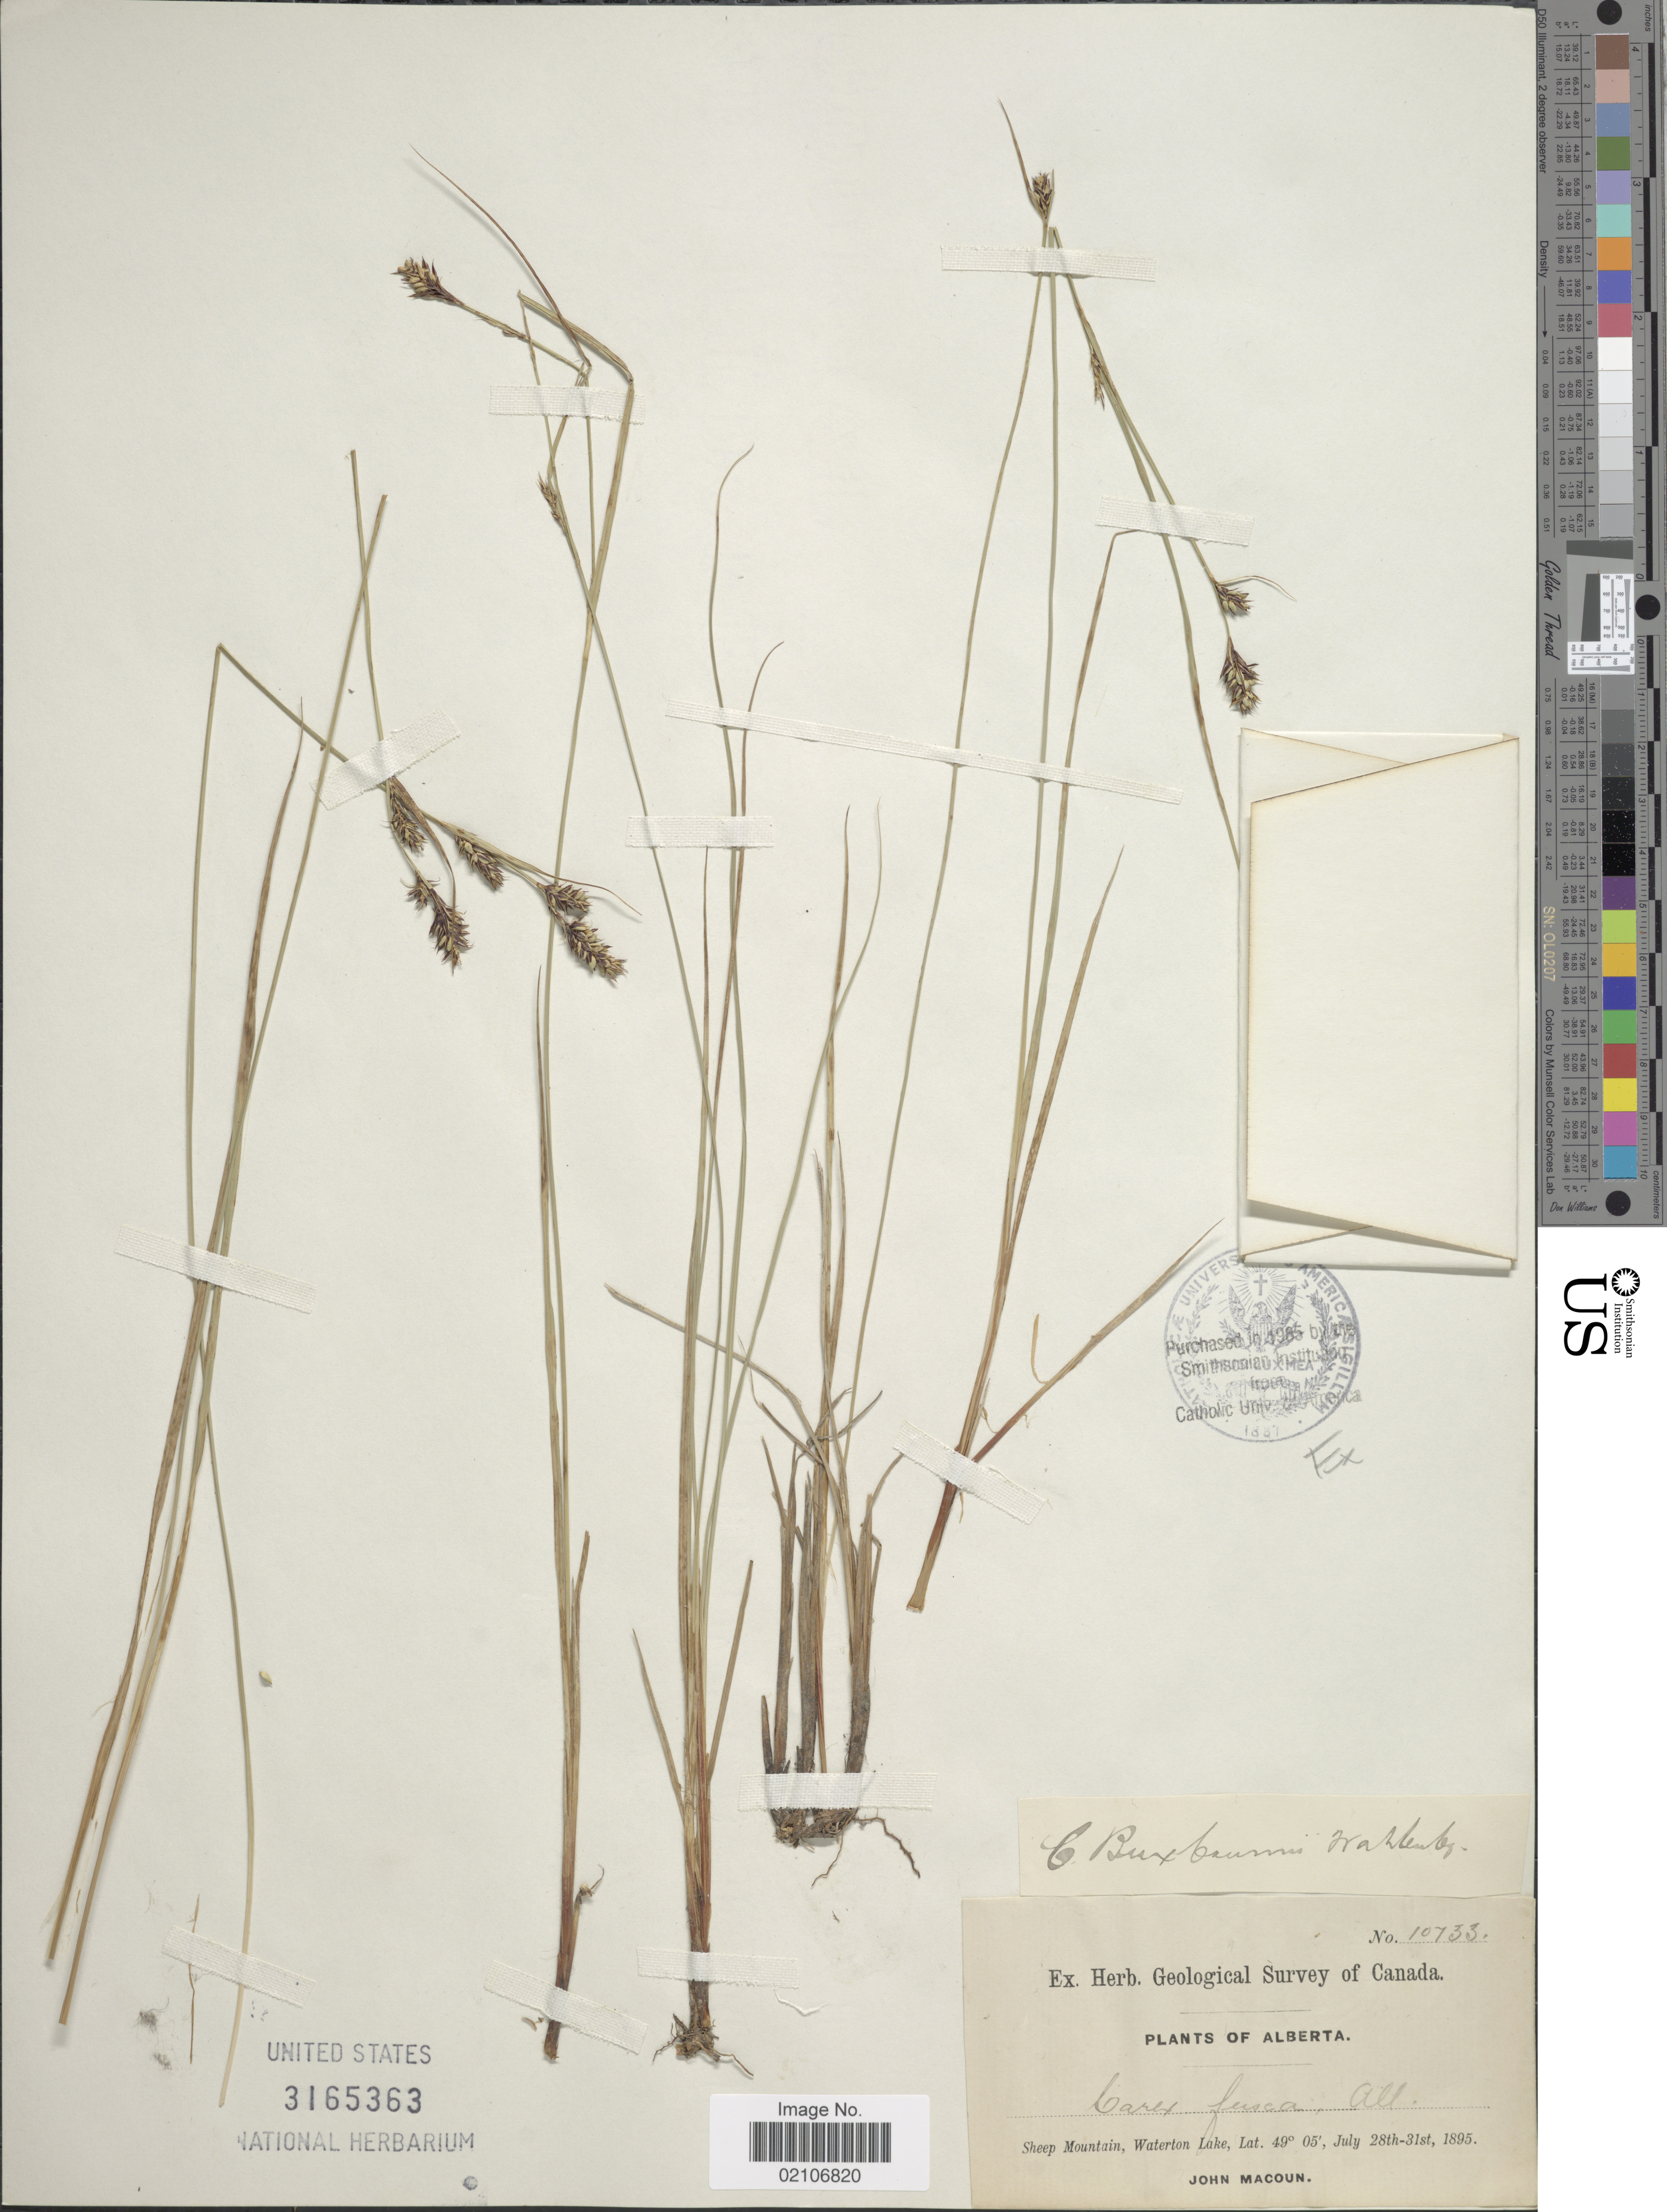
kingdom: Plantae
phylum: Tracheophyta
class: Liliopsida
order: Poales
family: Cyperaceae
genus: Carex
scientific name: Carex buxbaumii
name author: Wahlenb.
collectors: J. Macoun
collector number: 10733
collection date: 1895-07-28/1895-07-31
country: Canada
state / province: Alberta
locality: Alberta Sheep Mountain, Waterton Lake.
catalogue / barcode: US 3165363